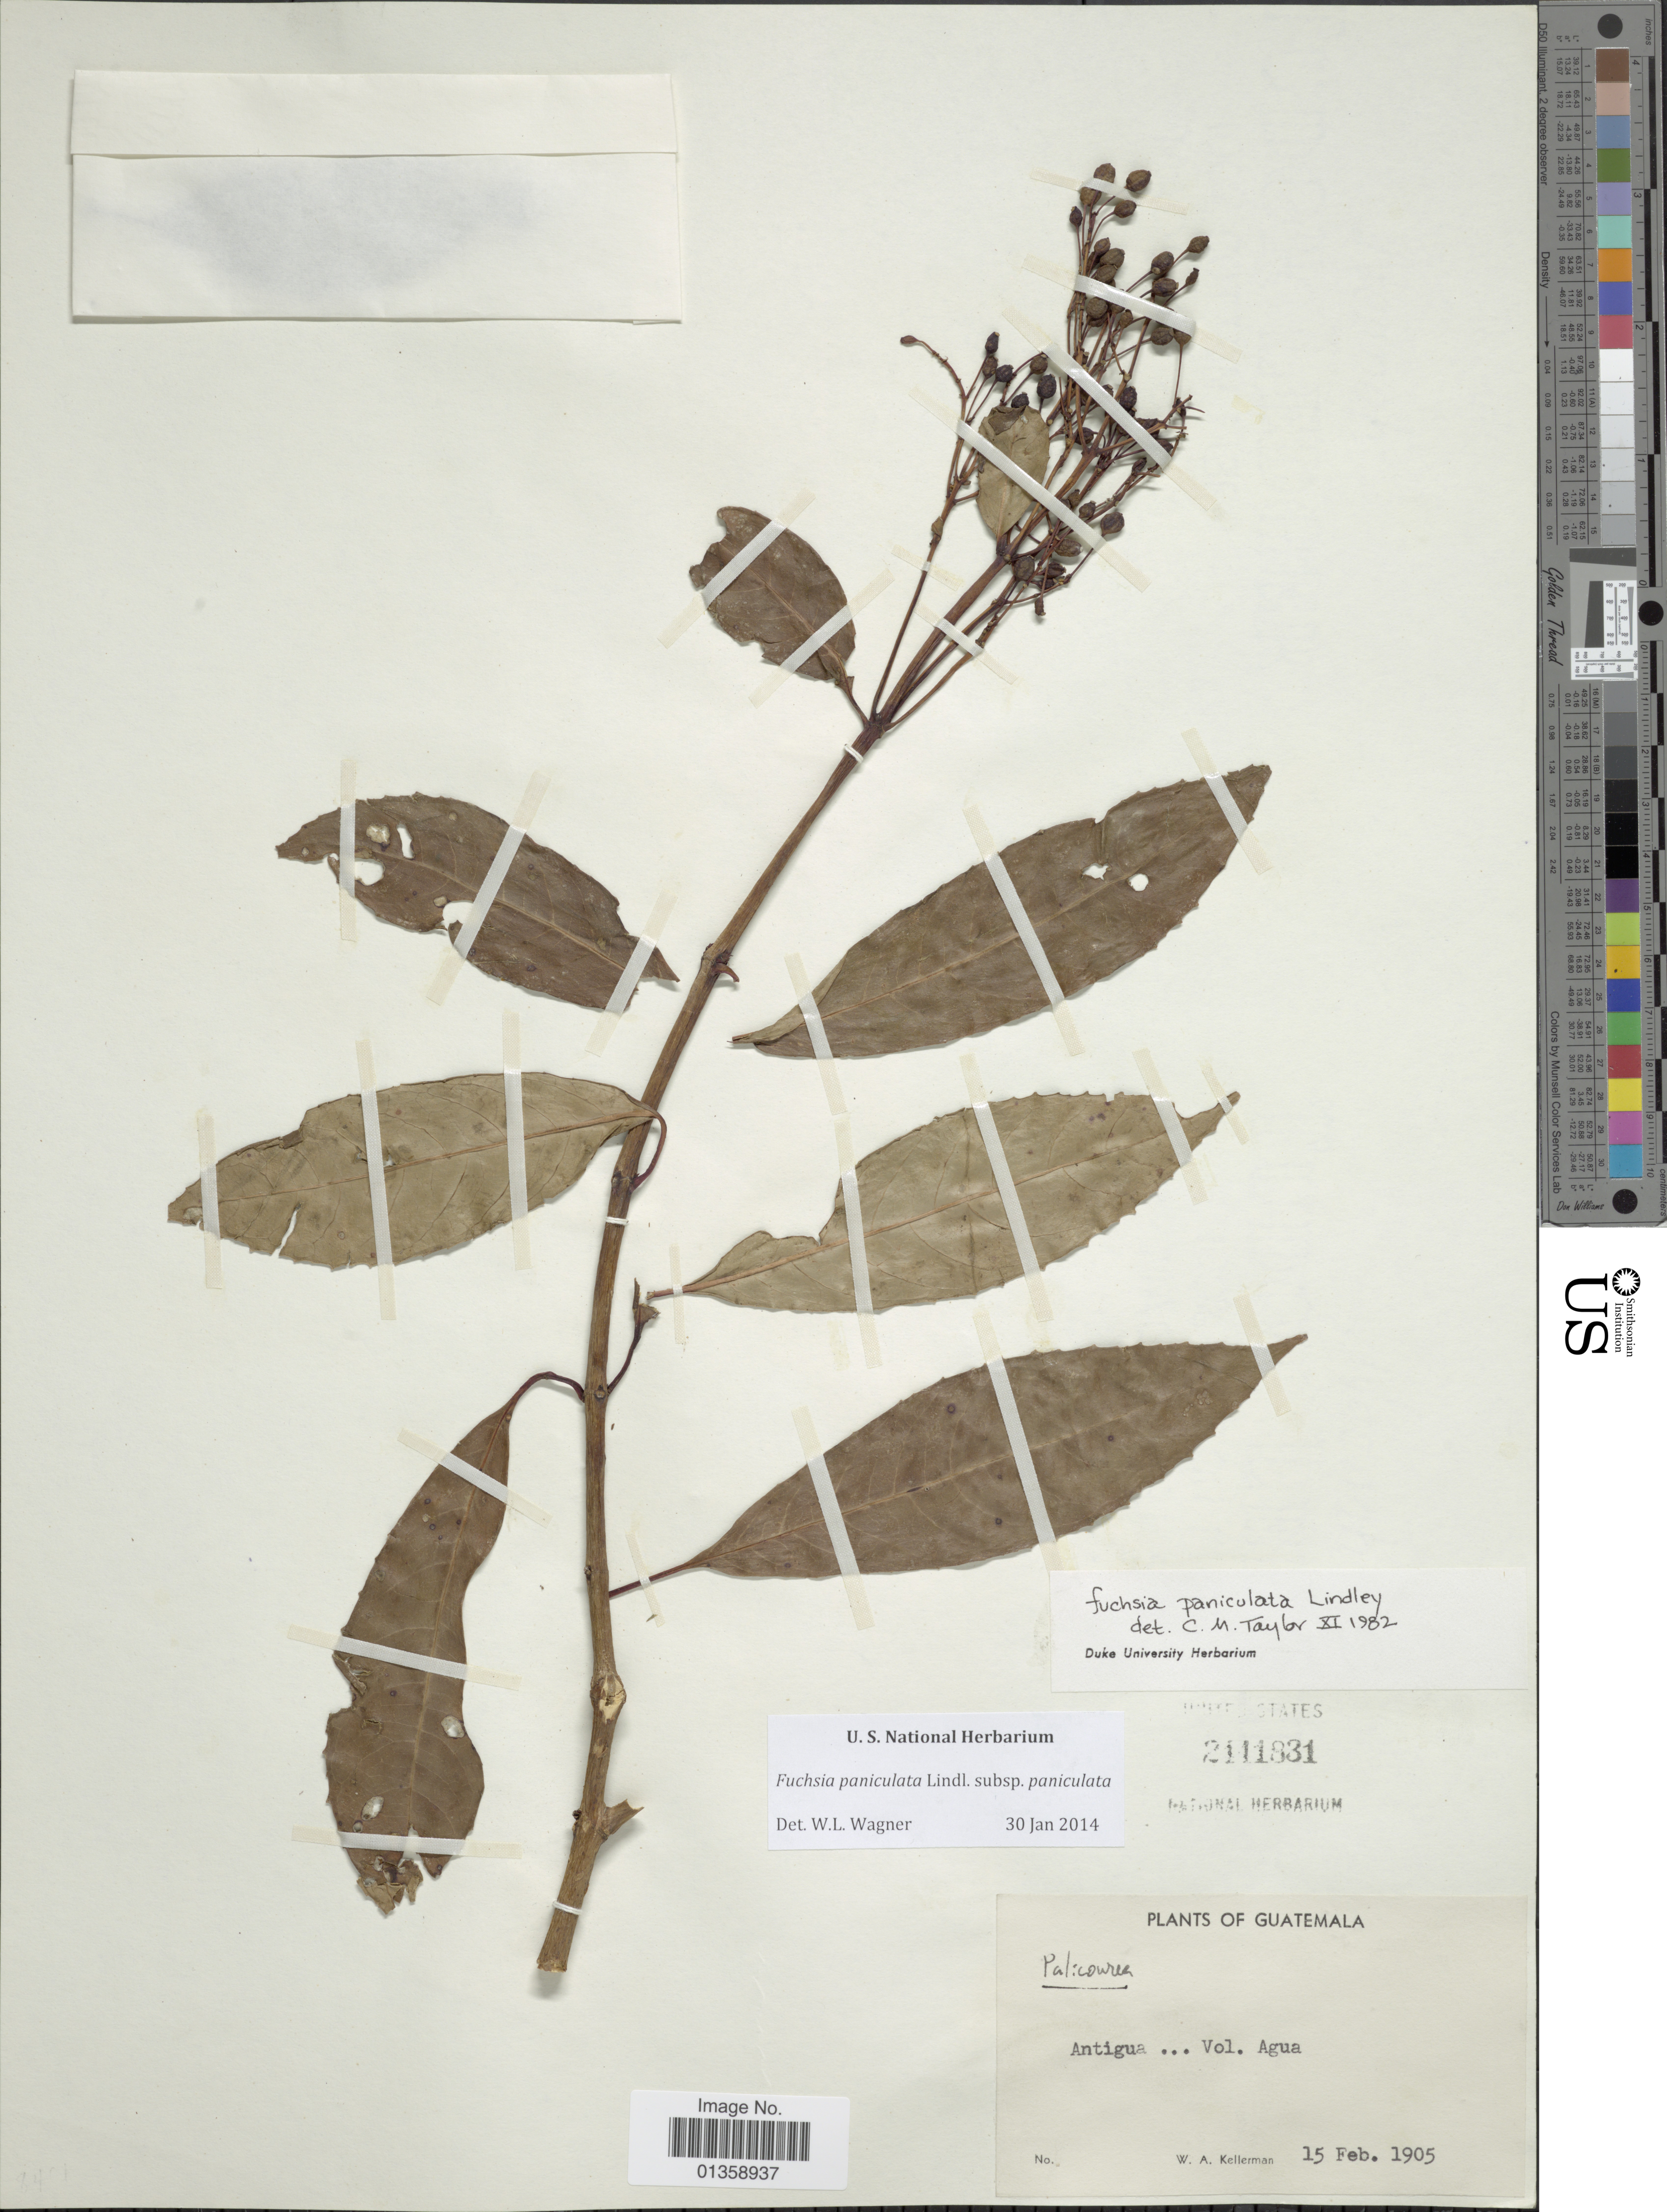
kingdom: Plantae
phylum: Tracheophyta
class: Magnoliopsida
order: Myrtales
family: Onagraceae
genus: Fuchsia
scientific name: Fuchsia paniculata subsp. paniculata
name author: Lindl.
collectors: W. Kellerman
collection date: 1905-02-15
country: Guatemala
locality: Antigua, Vol. Agua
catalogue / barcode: US 2111831